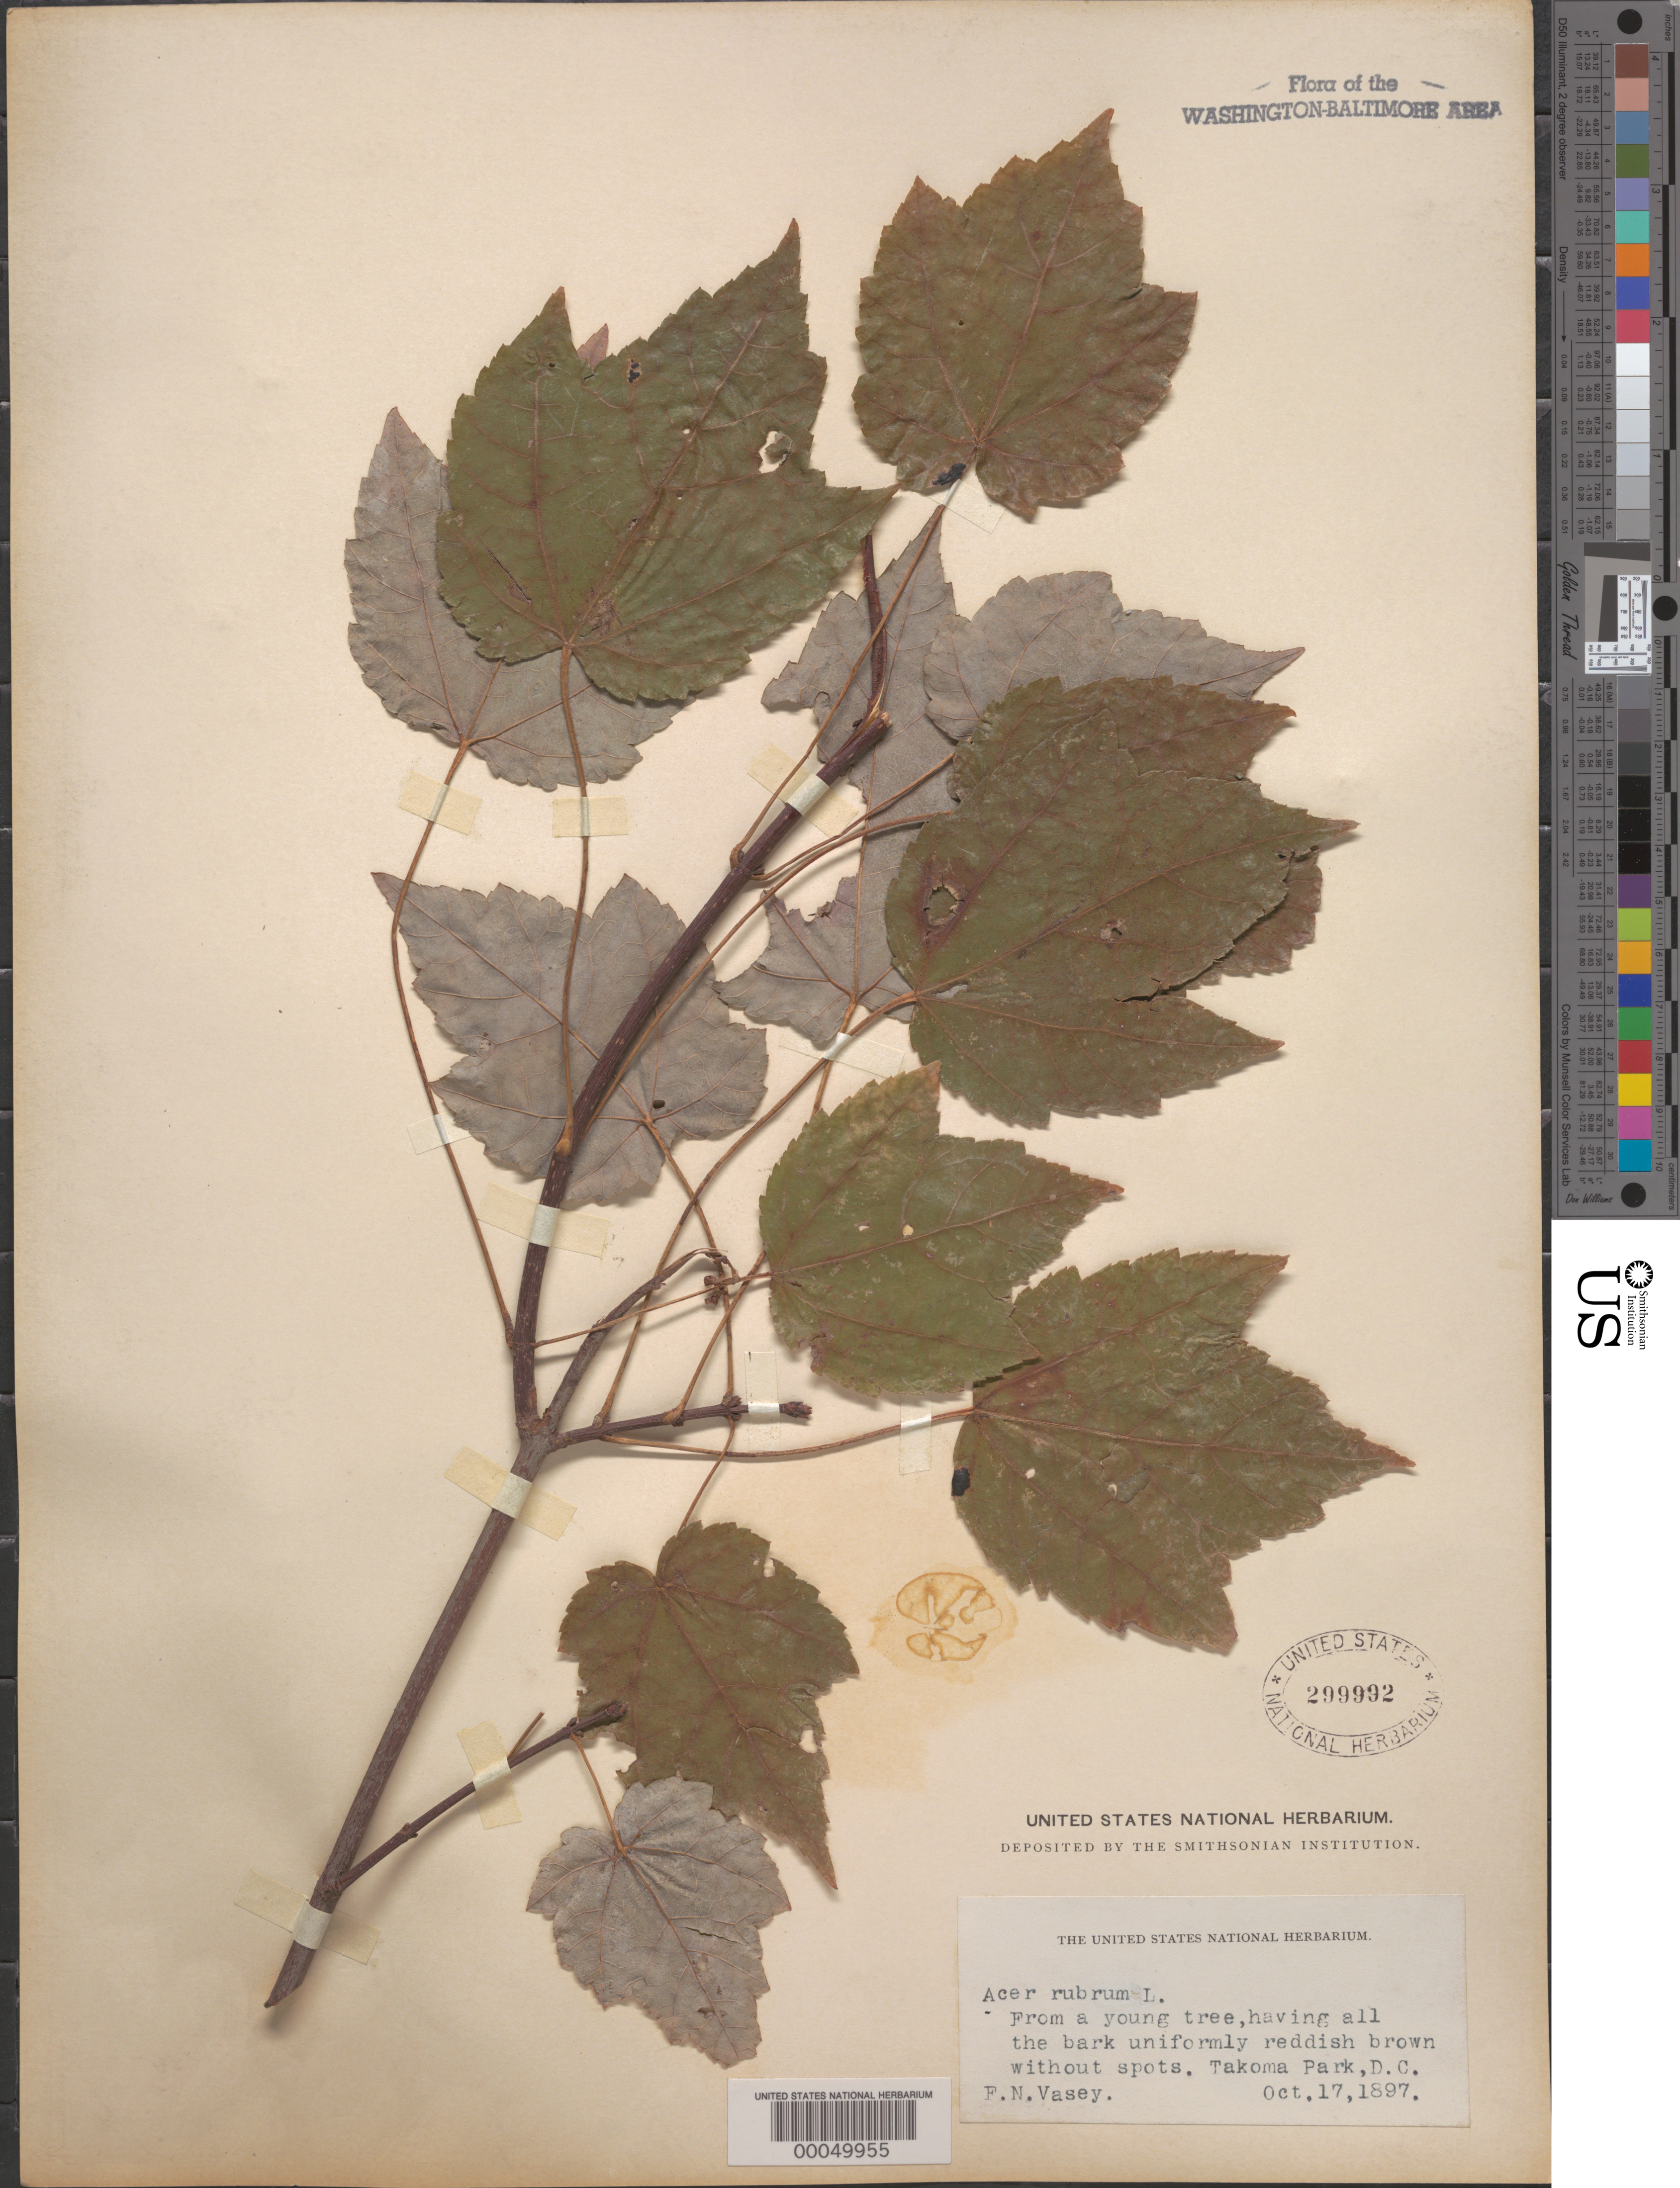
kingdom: Plantae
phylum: Tracheophyta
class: Magnoliopsida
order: Sapindales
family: Sapindaceae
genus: Acer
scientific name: Acer rubrum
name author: L.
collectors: F. N. Vasey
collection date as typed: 17 Oct 1897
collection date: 1897-10-17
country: United States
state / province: District of Columbia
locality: Takoma Park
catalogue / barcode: US 299992